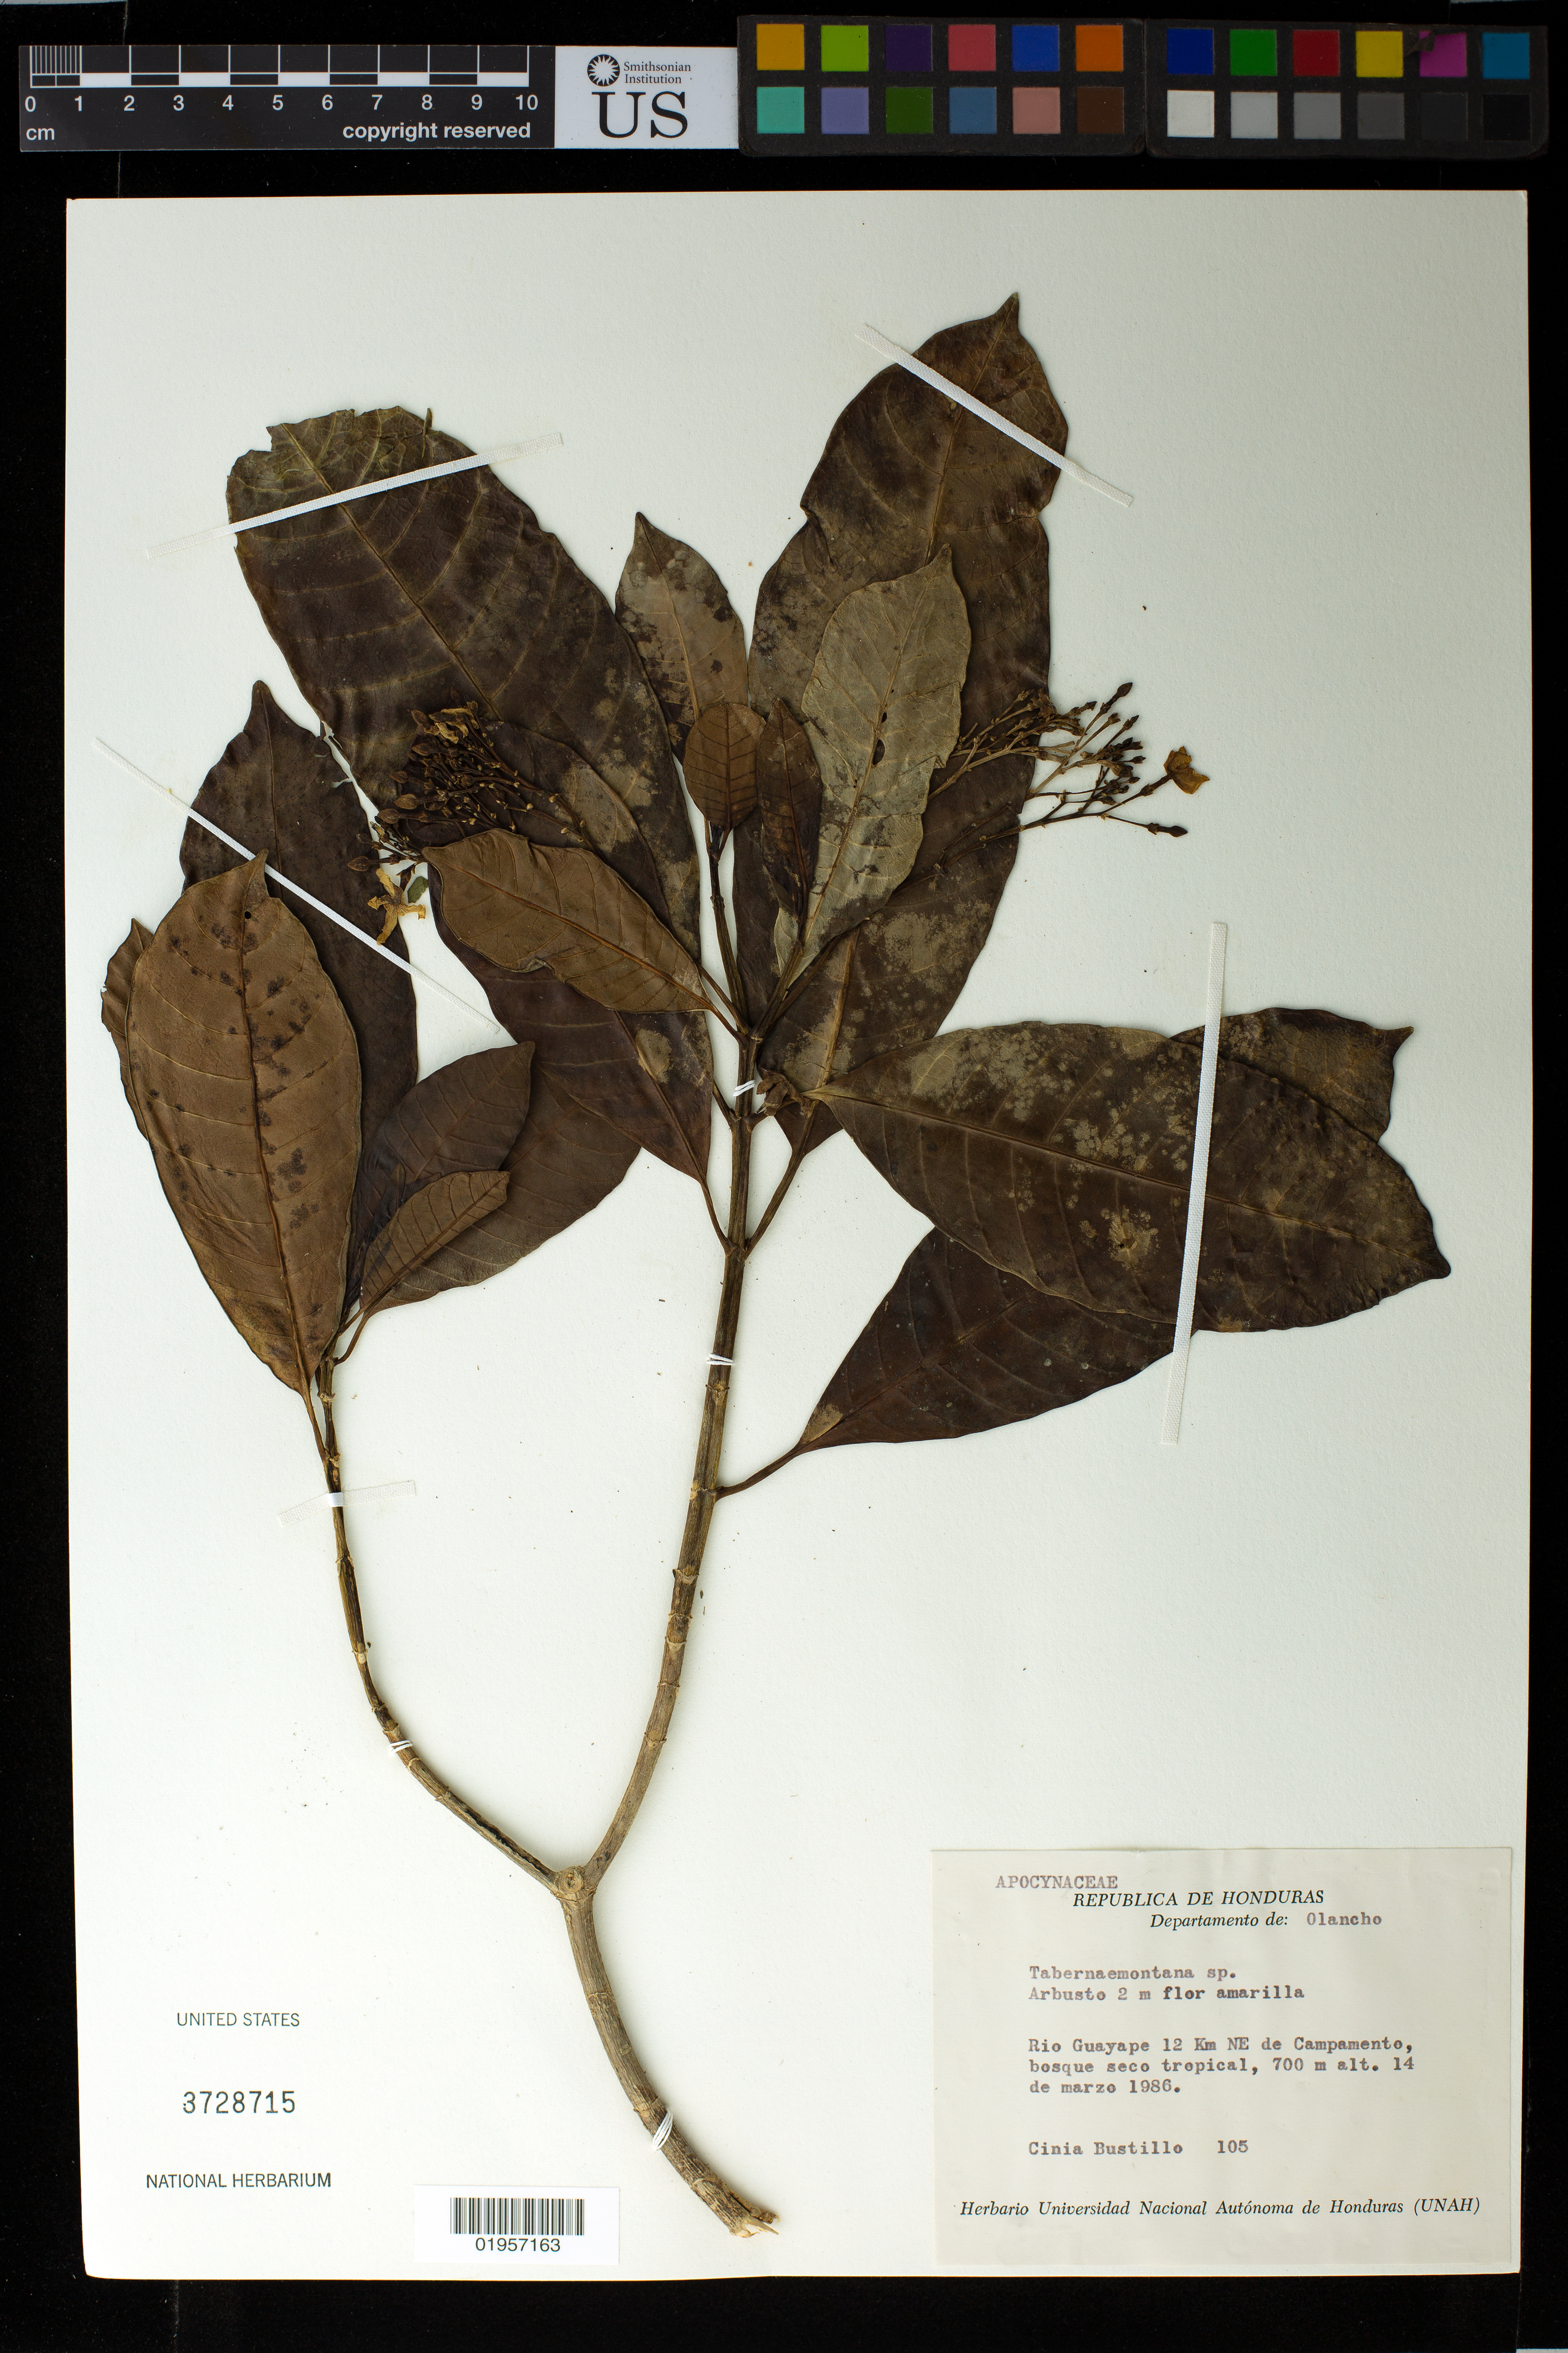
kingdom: Plantae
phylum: Tracheophyta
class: Magnoliopsida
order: Gentianales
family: Apocynaceae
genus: Tabernaemontana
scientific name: Tabernaemontana sp.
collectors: C. Bustillo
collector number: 105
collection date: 1986-03-14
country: Honduras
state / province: Olancho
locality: Rio Guayape 12 Km NE de Campamento, Bosque seco tropical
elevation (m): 700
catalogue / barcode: US 3728715